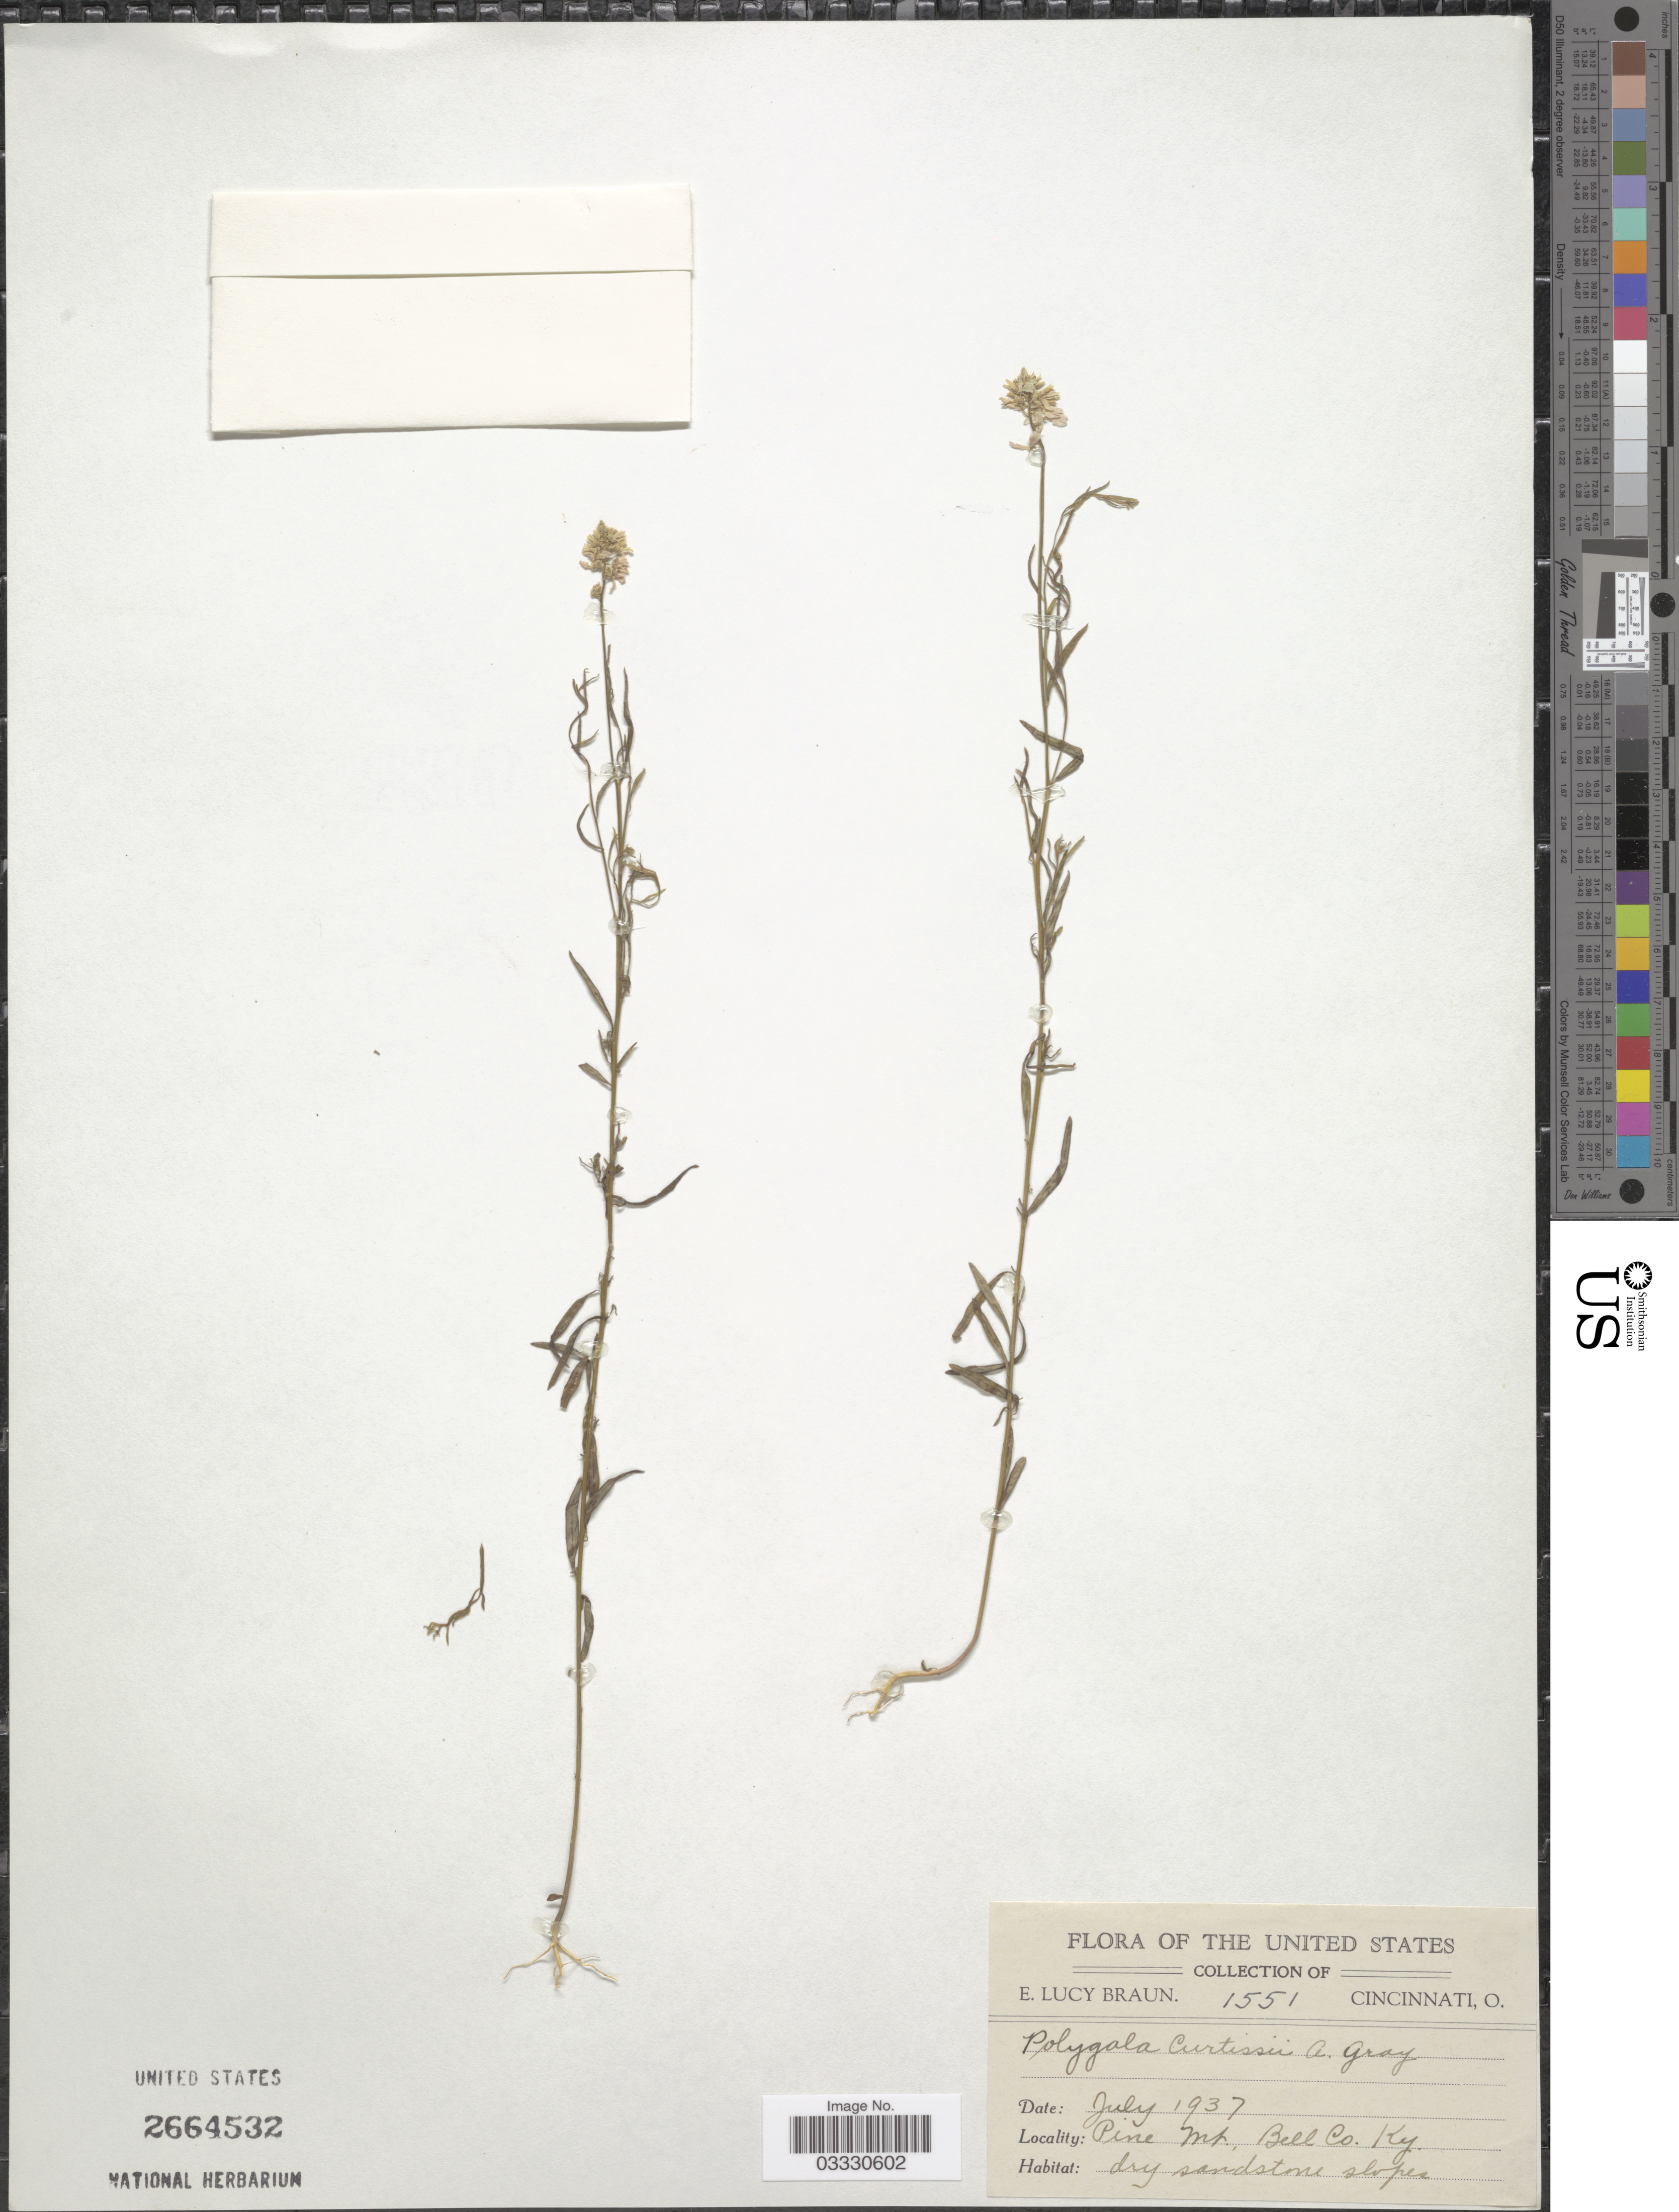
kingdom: Plantae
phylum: Tracheophyta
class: Magnoliopsida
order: Fabales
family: Polygalaceae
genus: Polygala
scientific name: Polygala curtissii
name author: A. Gray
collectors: E. L. Braun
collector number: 1551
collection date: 1937-07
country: United States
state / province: Kentucky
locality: Pine Mt., Bell Co.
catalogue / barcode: US 2664532